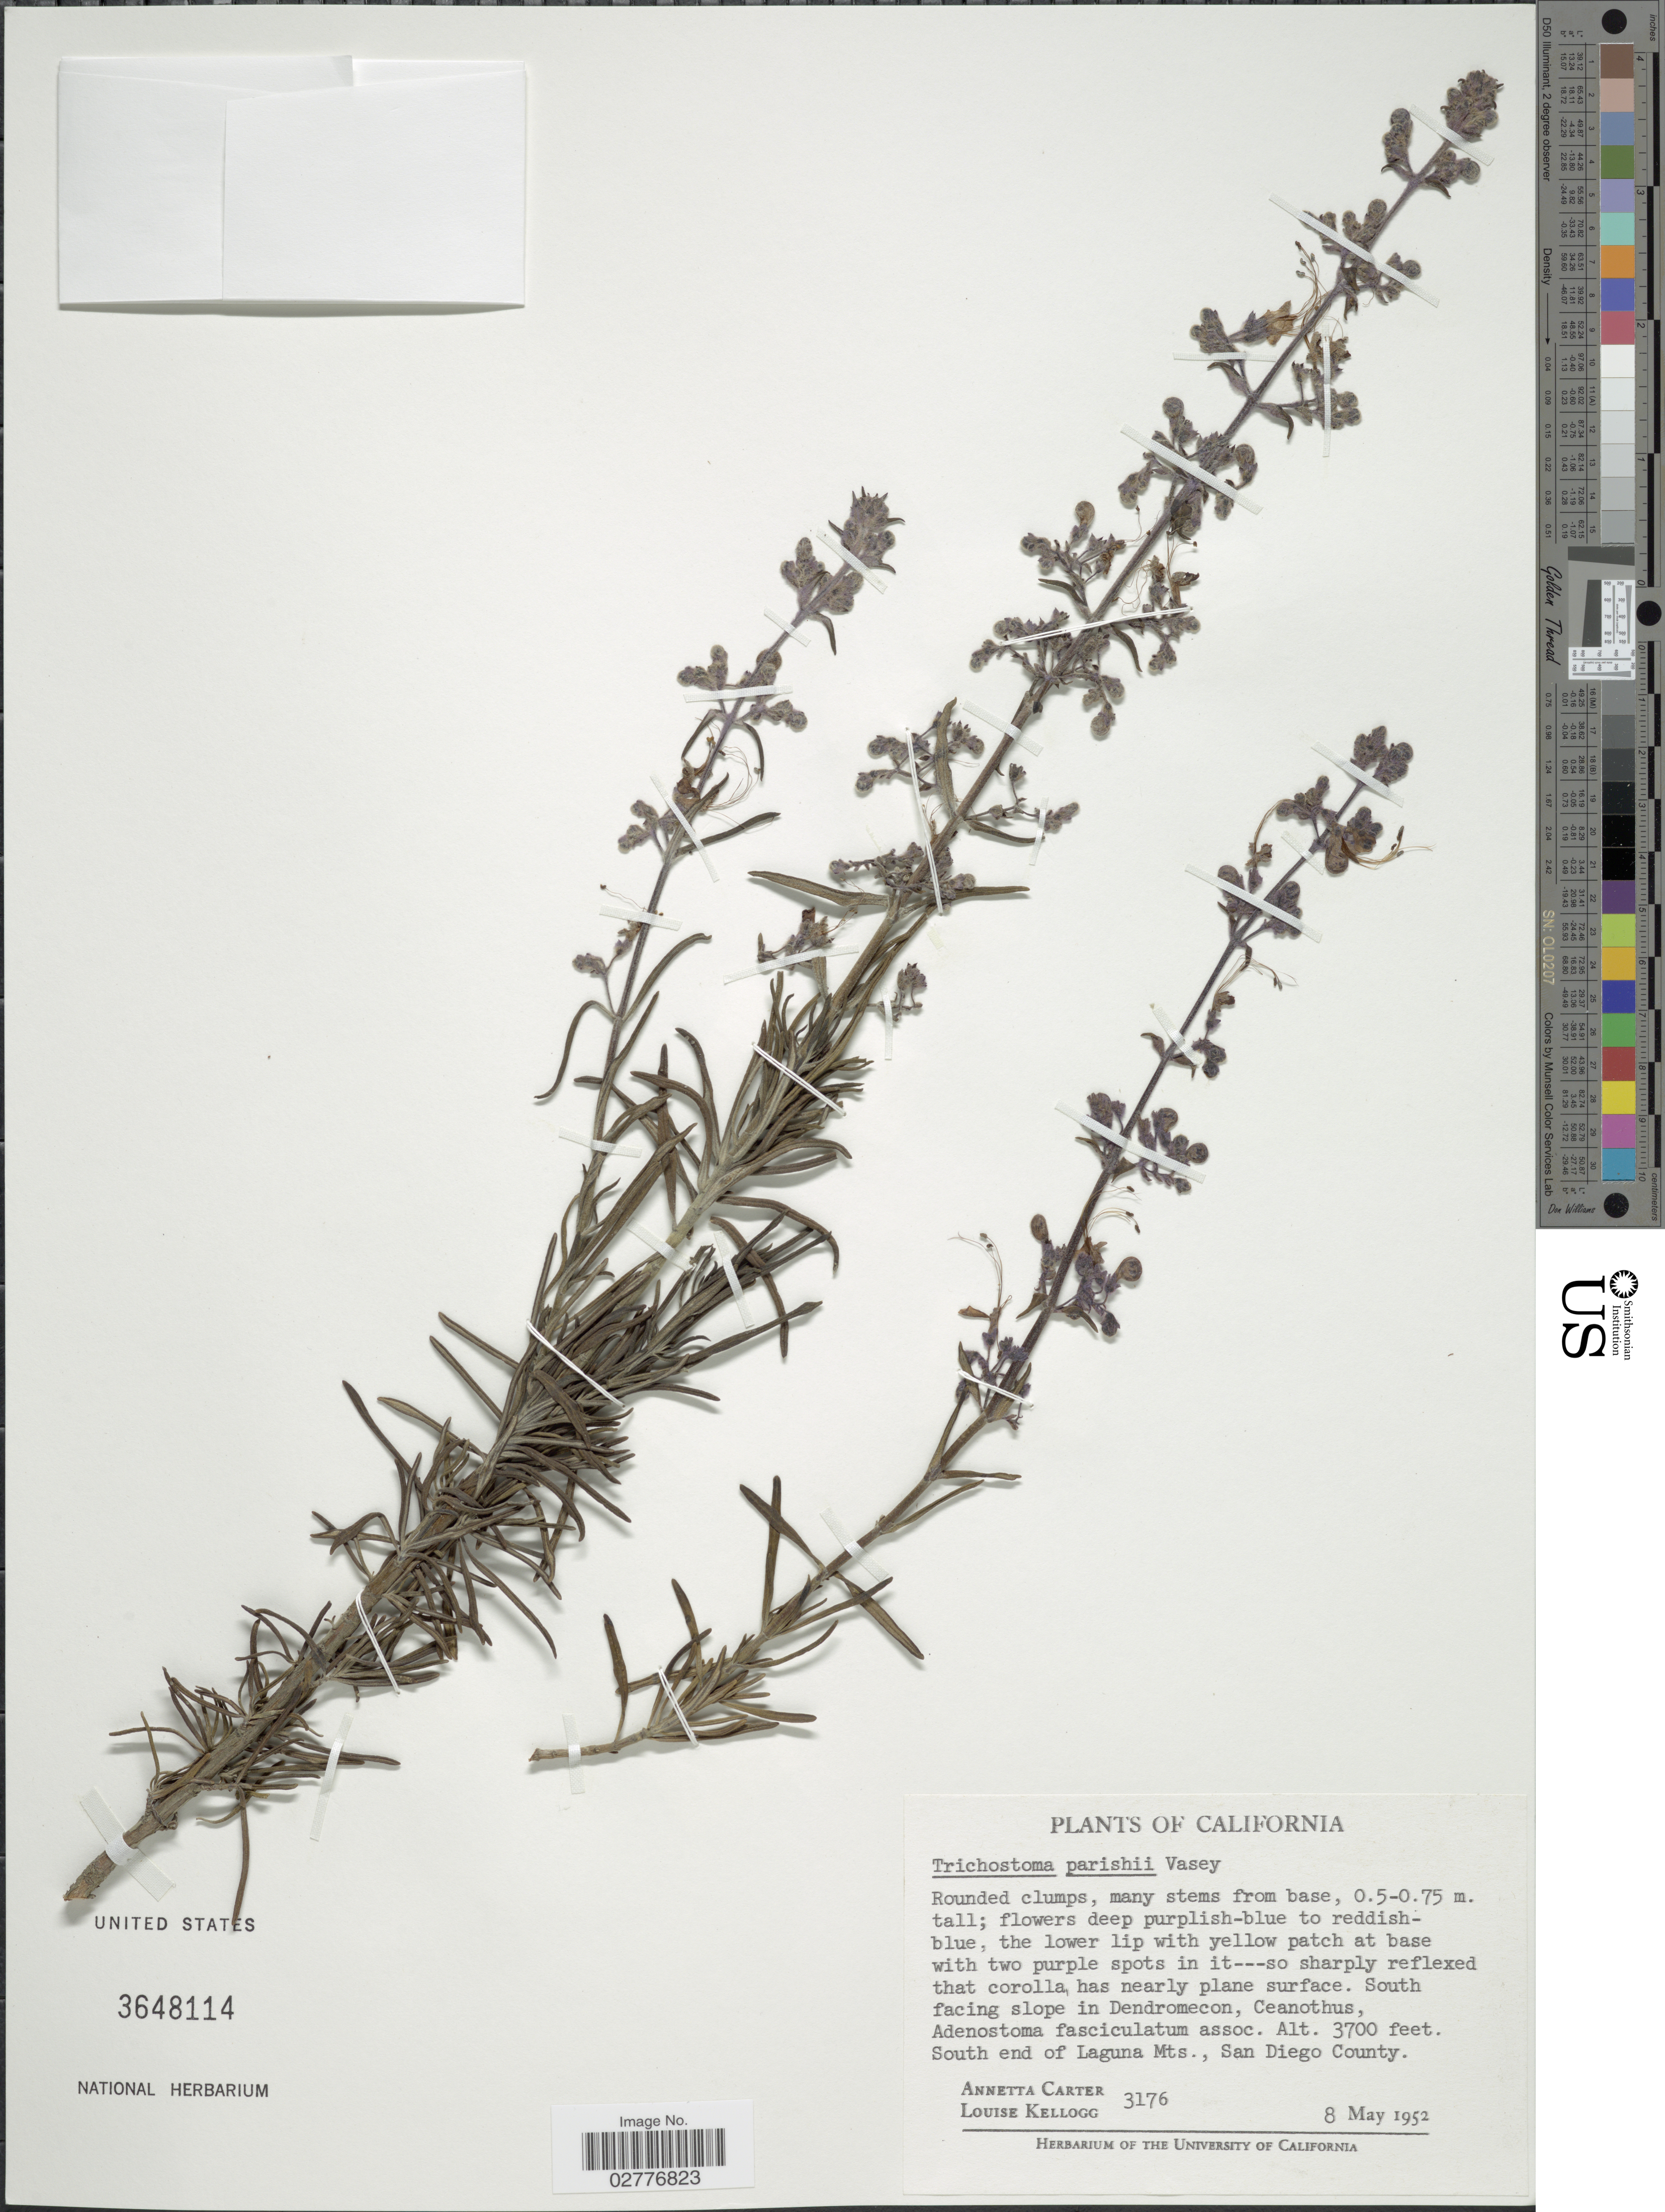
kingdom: Plantae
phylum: Tracheophyta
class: Magnoliopsida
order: Lamiales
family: Lamiaceae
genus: Trichostema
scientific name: Trichostema parishii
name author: Vasey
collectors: A. Carter & L. Kellogg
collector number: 3176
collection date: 1952-05-08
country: United States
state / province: California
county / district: San Diego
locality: South end of Laguna Mts., San Diego County.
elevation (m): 1128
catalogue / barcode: US 3648114